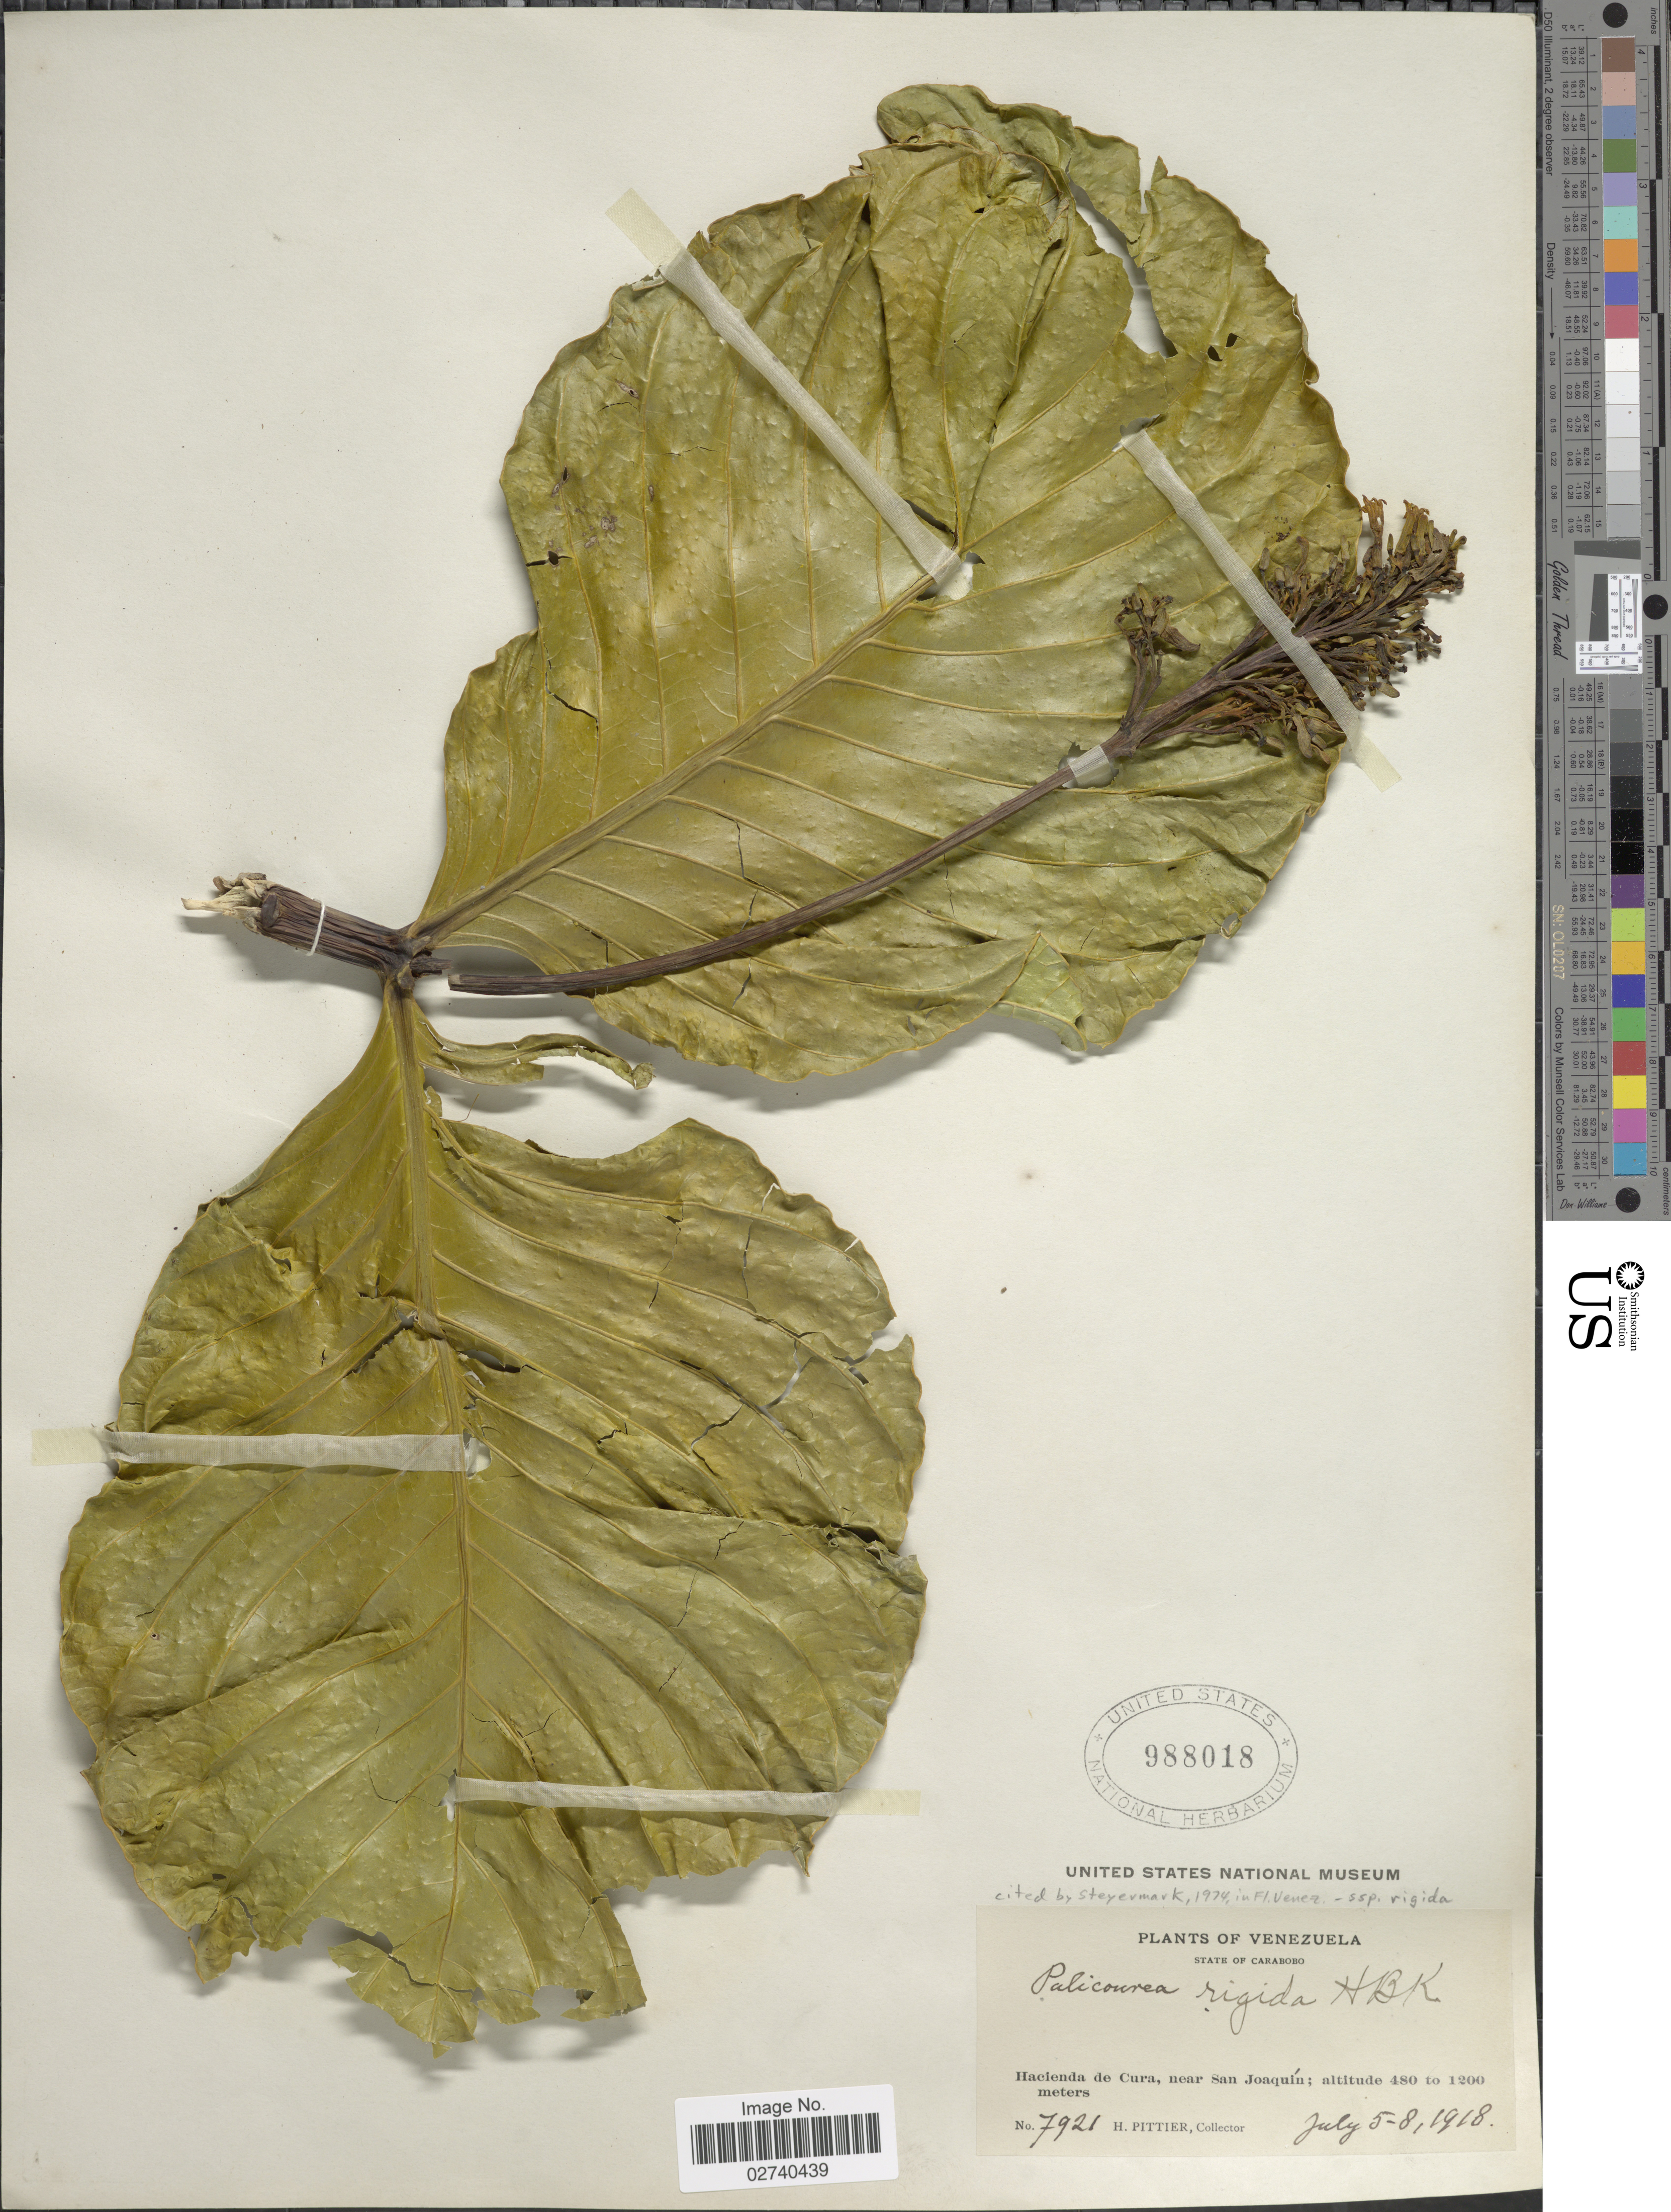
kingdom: Plantae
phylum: Tracheophyta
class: Magnoliopsida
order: Gentianales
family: Rubiaceae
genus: Palicourea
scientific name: Palicourea rigida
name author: Kunth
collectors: H. F. Pittier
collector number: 7921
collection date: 1918-07-05/1918-07-08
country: Venezuela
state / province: Carabobo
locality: Hacienda de Cura, near San Joaquín.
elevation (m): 480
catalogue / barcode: US 988018